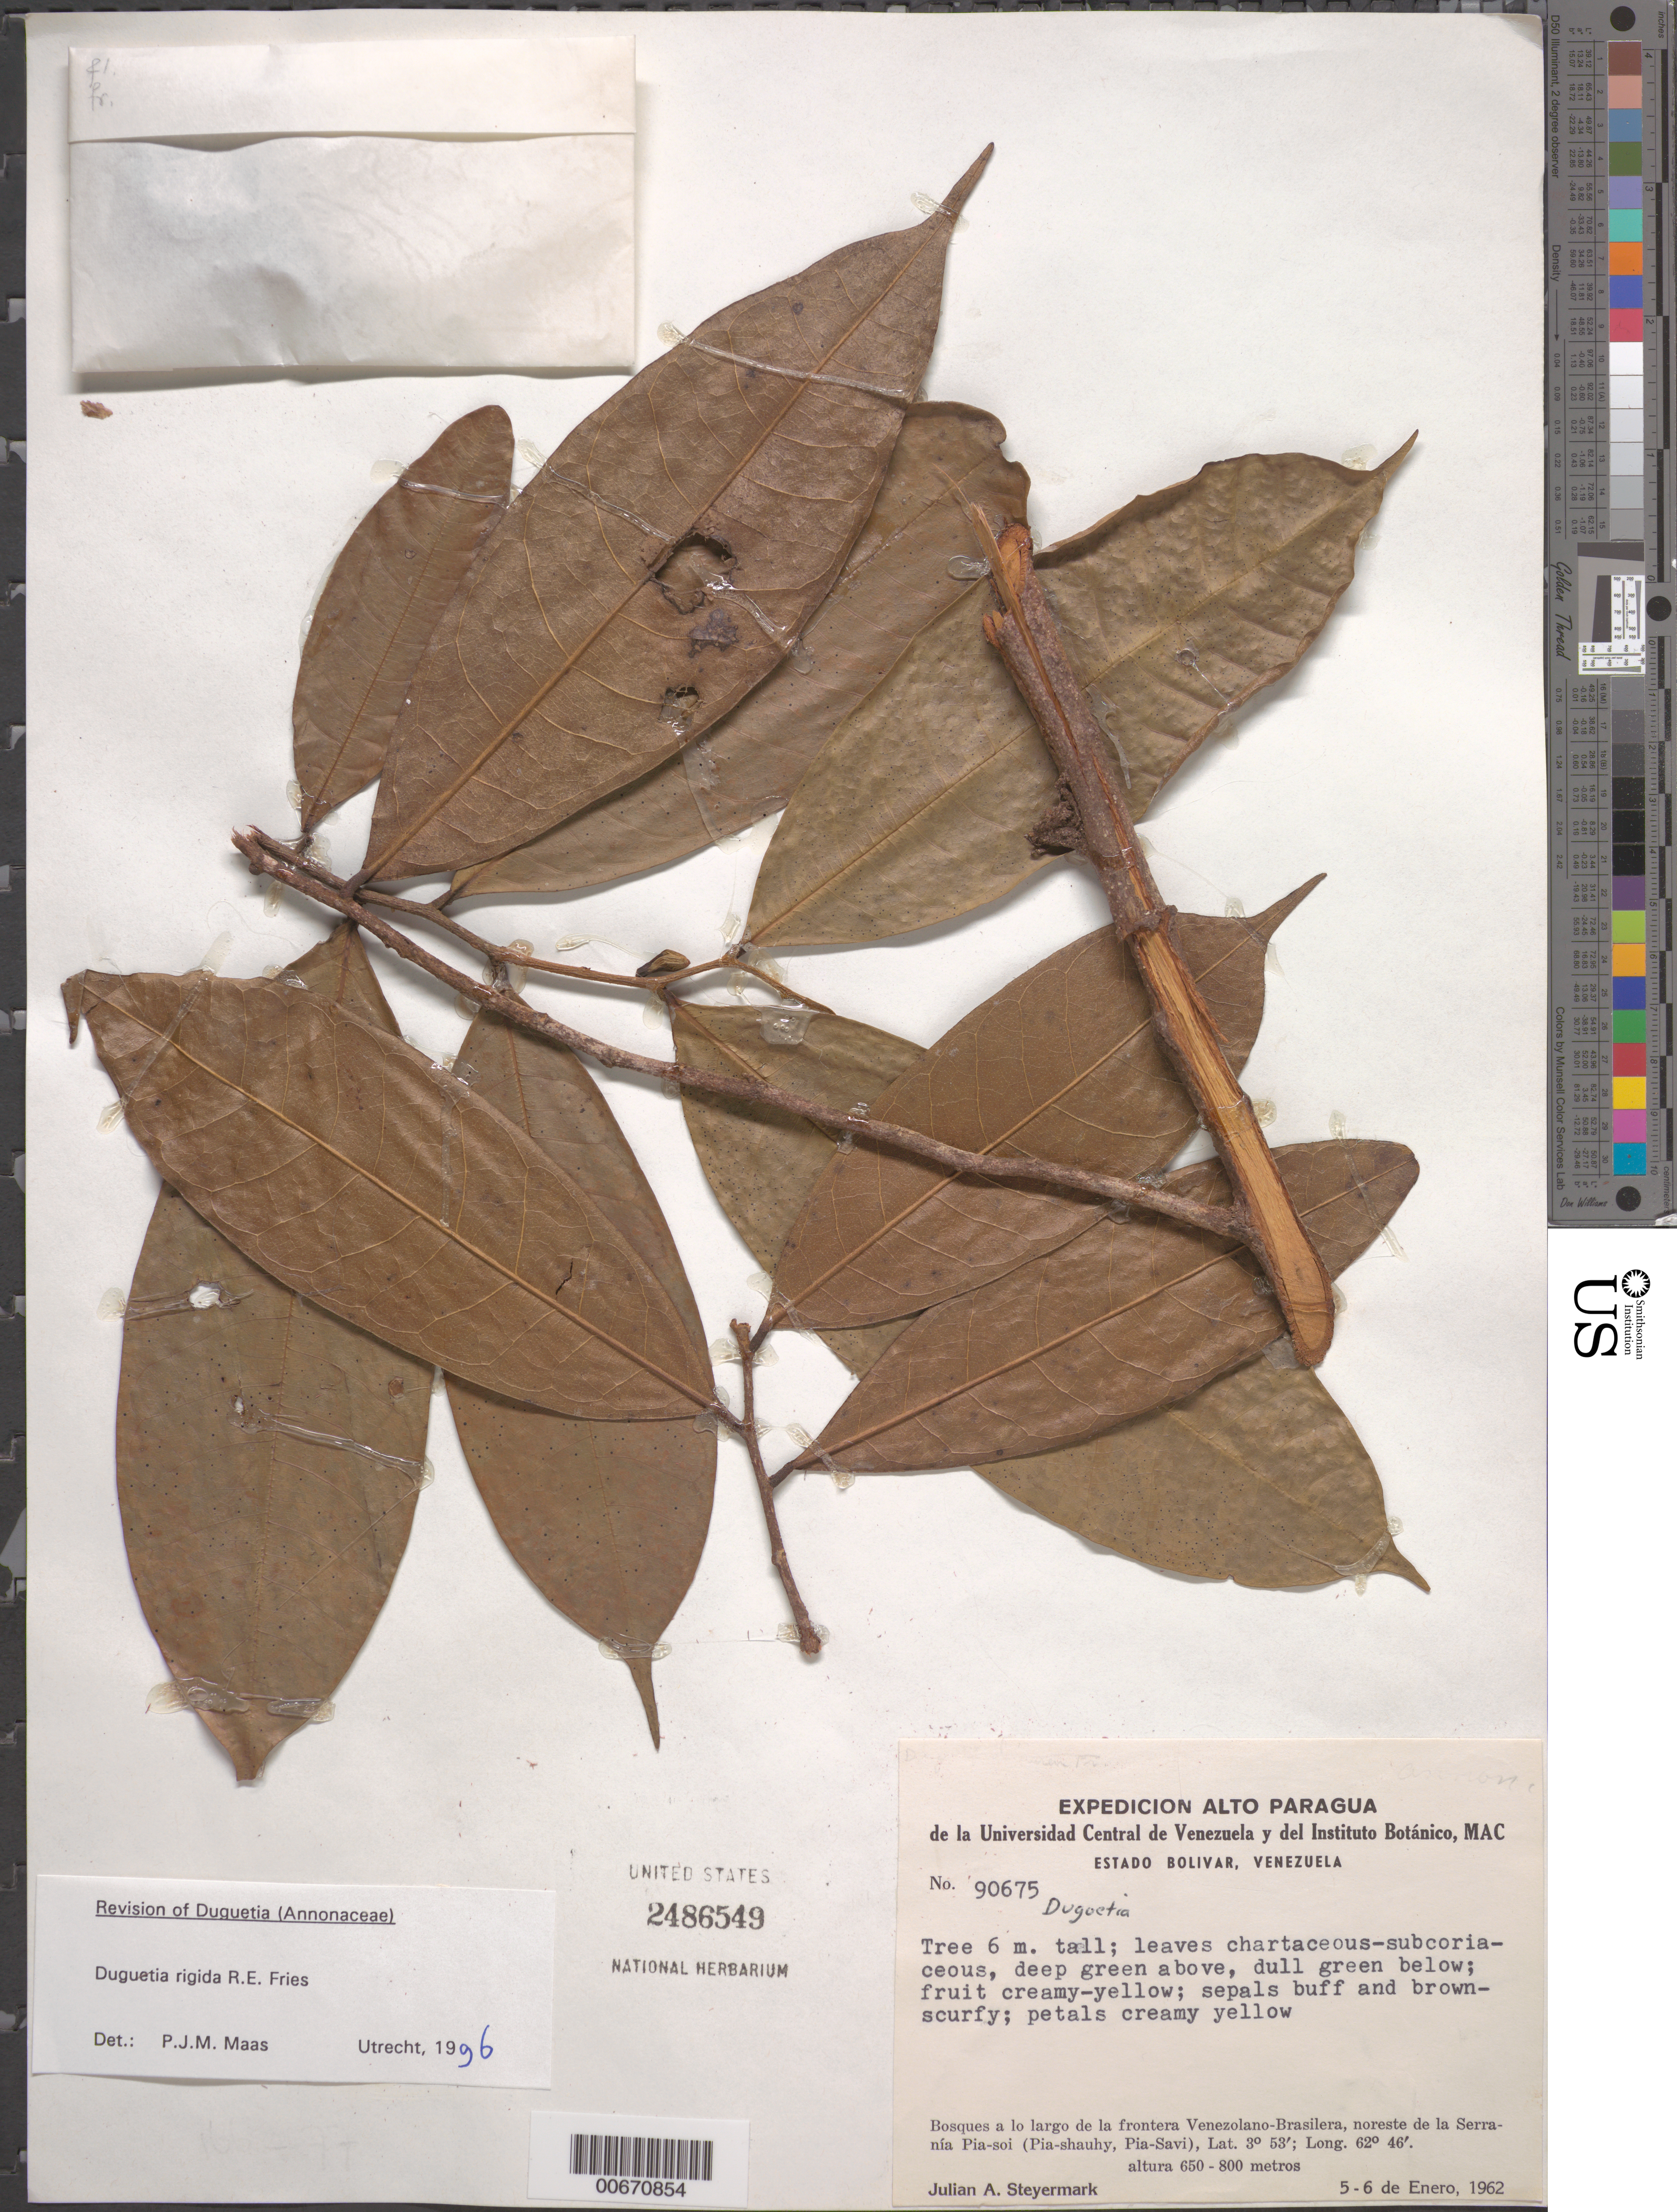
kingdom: Plantae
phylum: Tracheophyta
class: Magnoliopsida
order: Magnoliales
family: Annonaceae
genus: Duguetia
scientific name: Duguetia rigida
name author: R.E. Fr.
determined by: Maas, Paul J. M.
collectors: J. Steyermark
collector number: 90675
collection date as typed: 5-Jan-62 to 6-Jan-62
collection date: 1962-01-05/1962-01-06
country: Venezuela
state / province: Bolívar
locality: Serranía Pia-soi, NE of; on Venezuela-Brazil border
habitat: Bosques a lo largo de la frontera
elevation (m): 650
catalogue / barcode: US 2486549